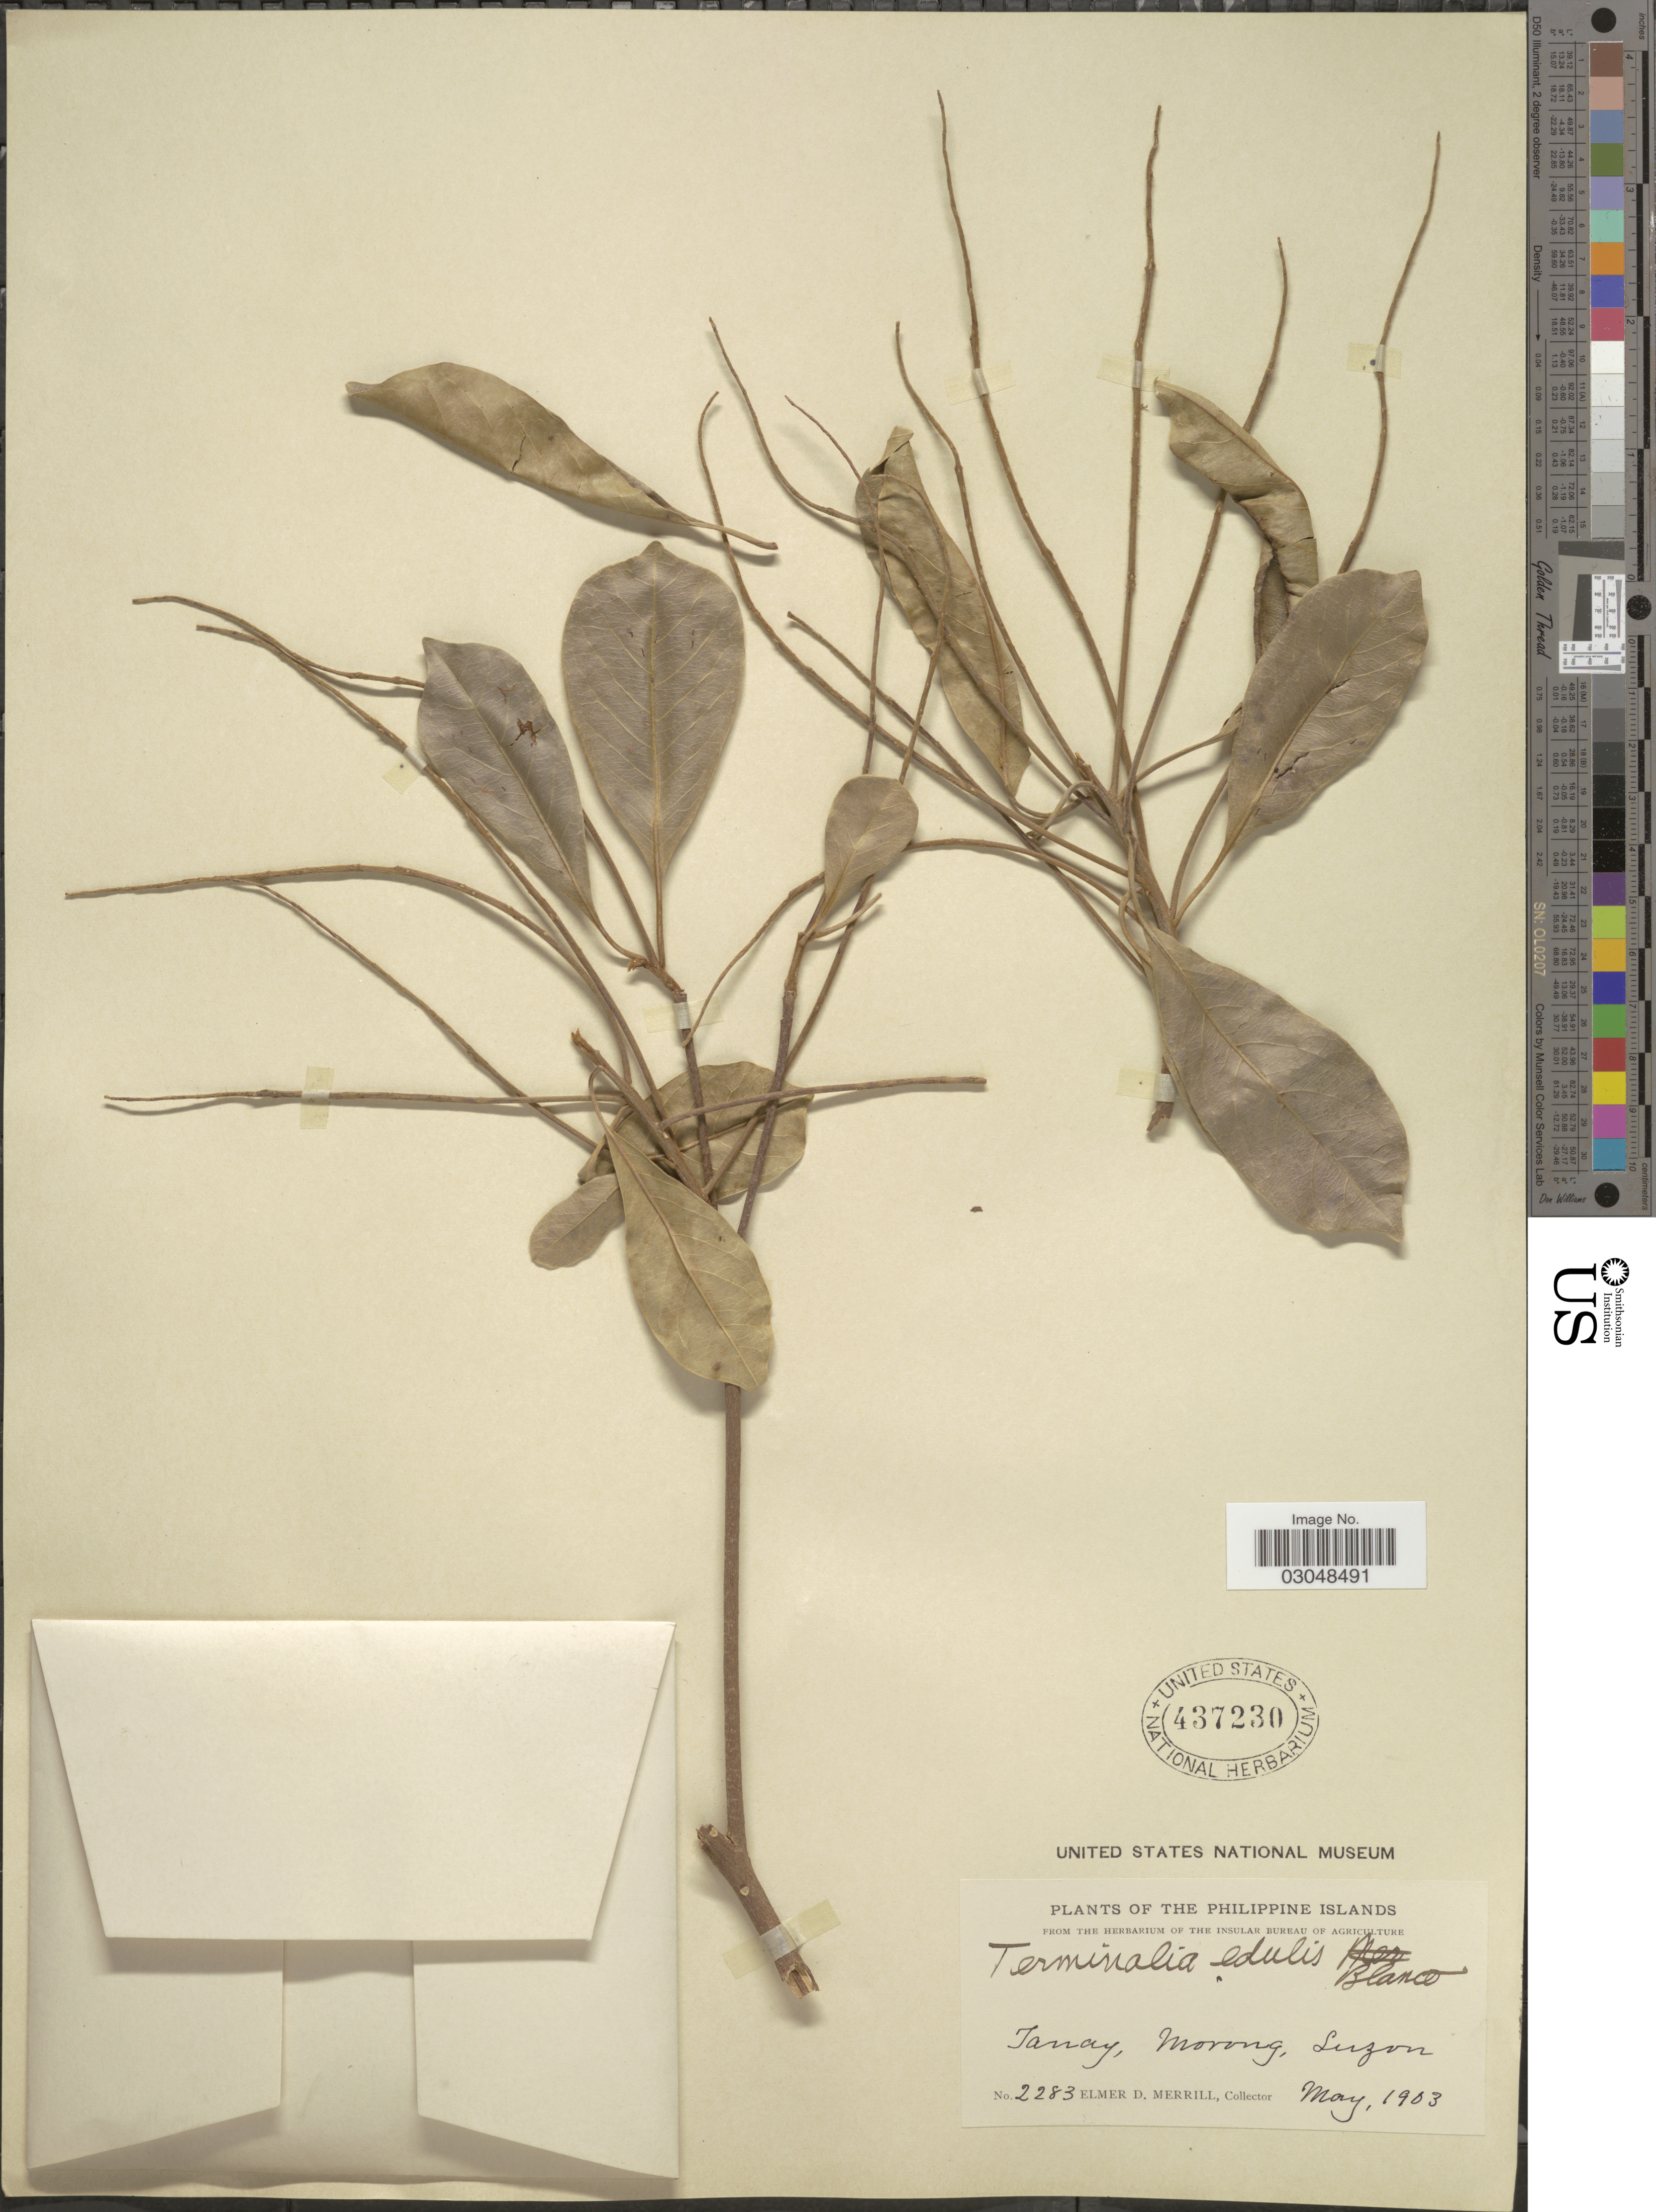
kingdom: Plantae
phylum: Tracheophyta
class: Magnoliopsida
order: Myrtales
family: Combretaceae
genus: Terminalia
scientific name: Terminalia microcarpa subsp. microcarpa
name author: Decne.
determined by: (US) Smithsonian Institution - National Museum of Natural History - Department of Botany (UNITED STATES)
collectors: E. D. Merrill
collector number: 2283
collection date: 1963-05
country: Philippines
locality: The Philippine Islands, Tanay, Morong, Luzon.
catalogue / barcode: US 437230